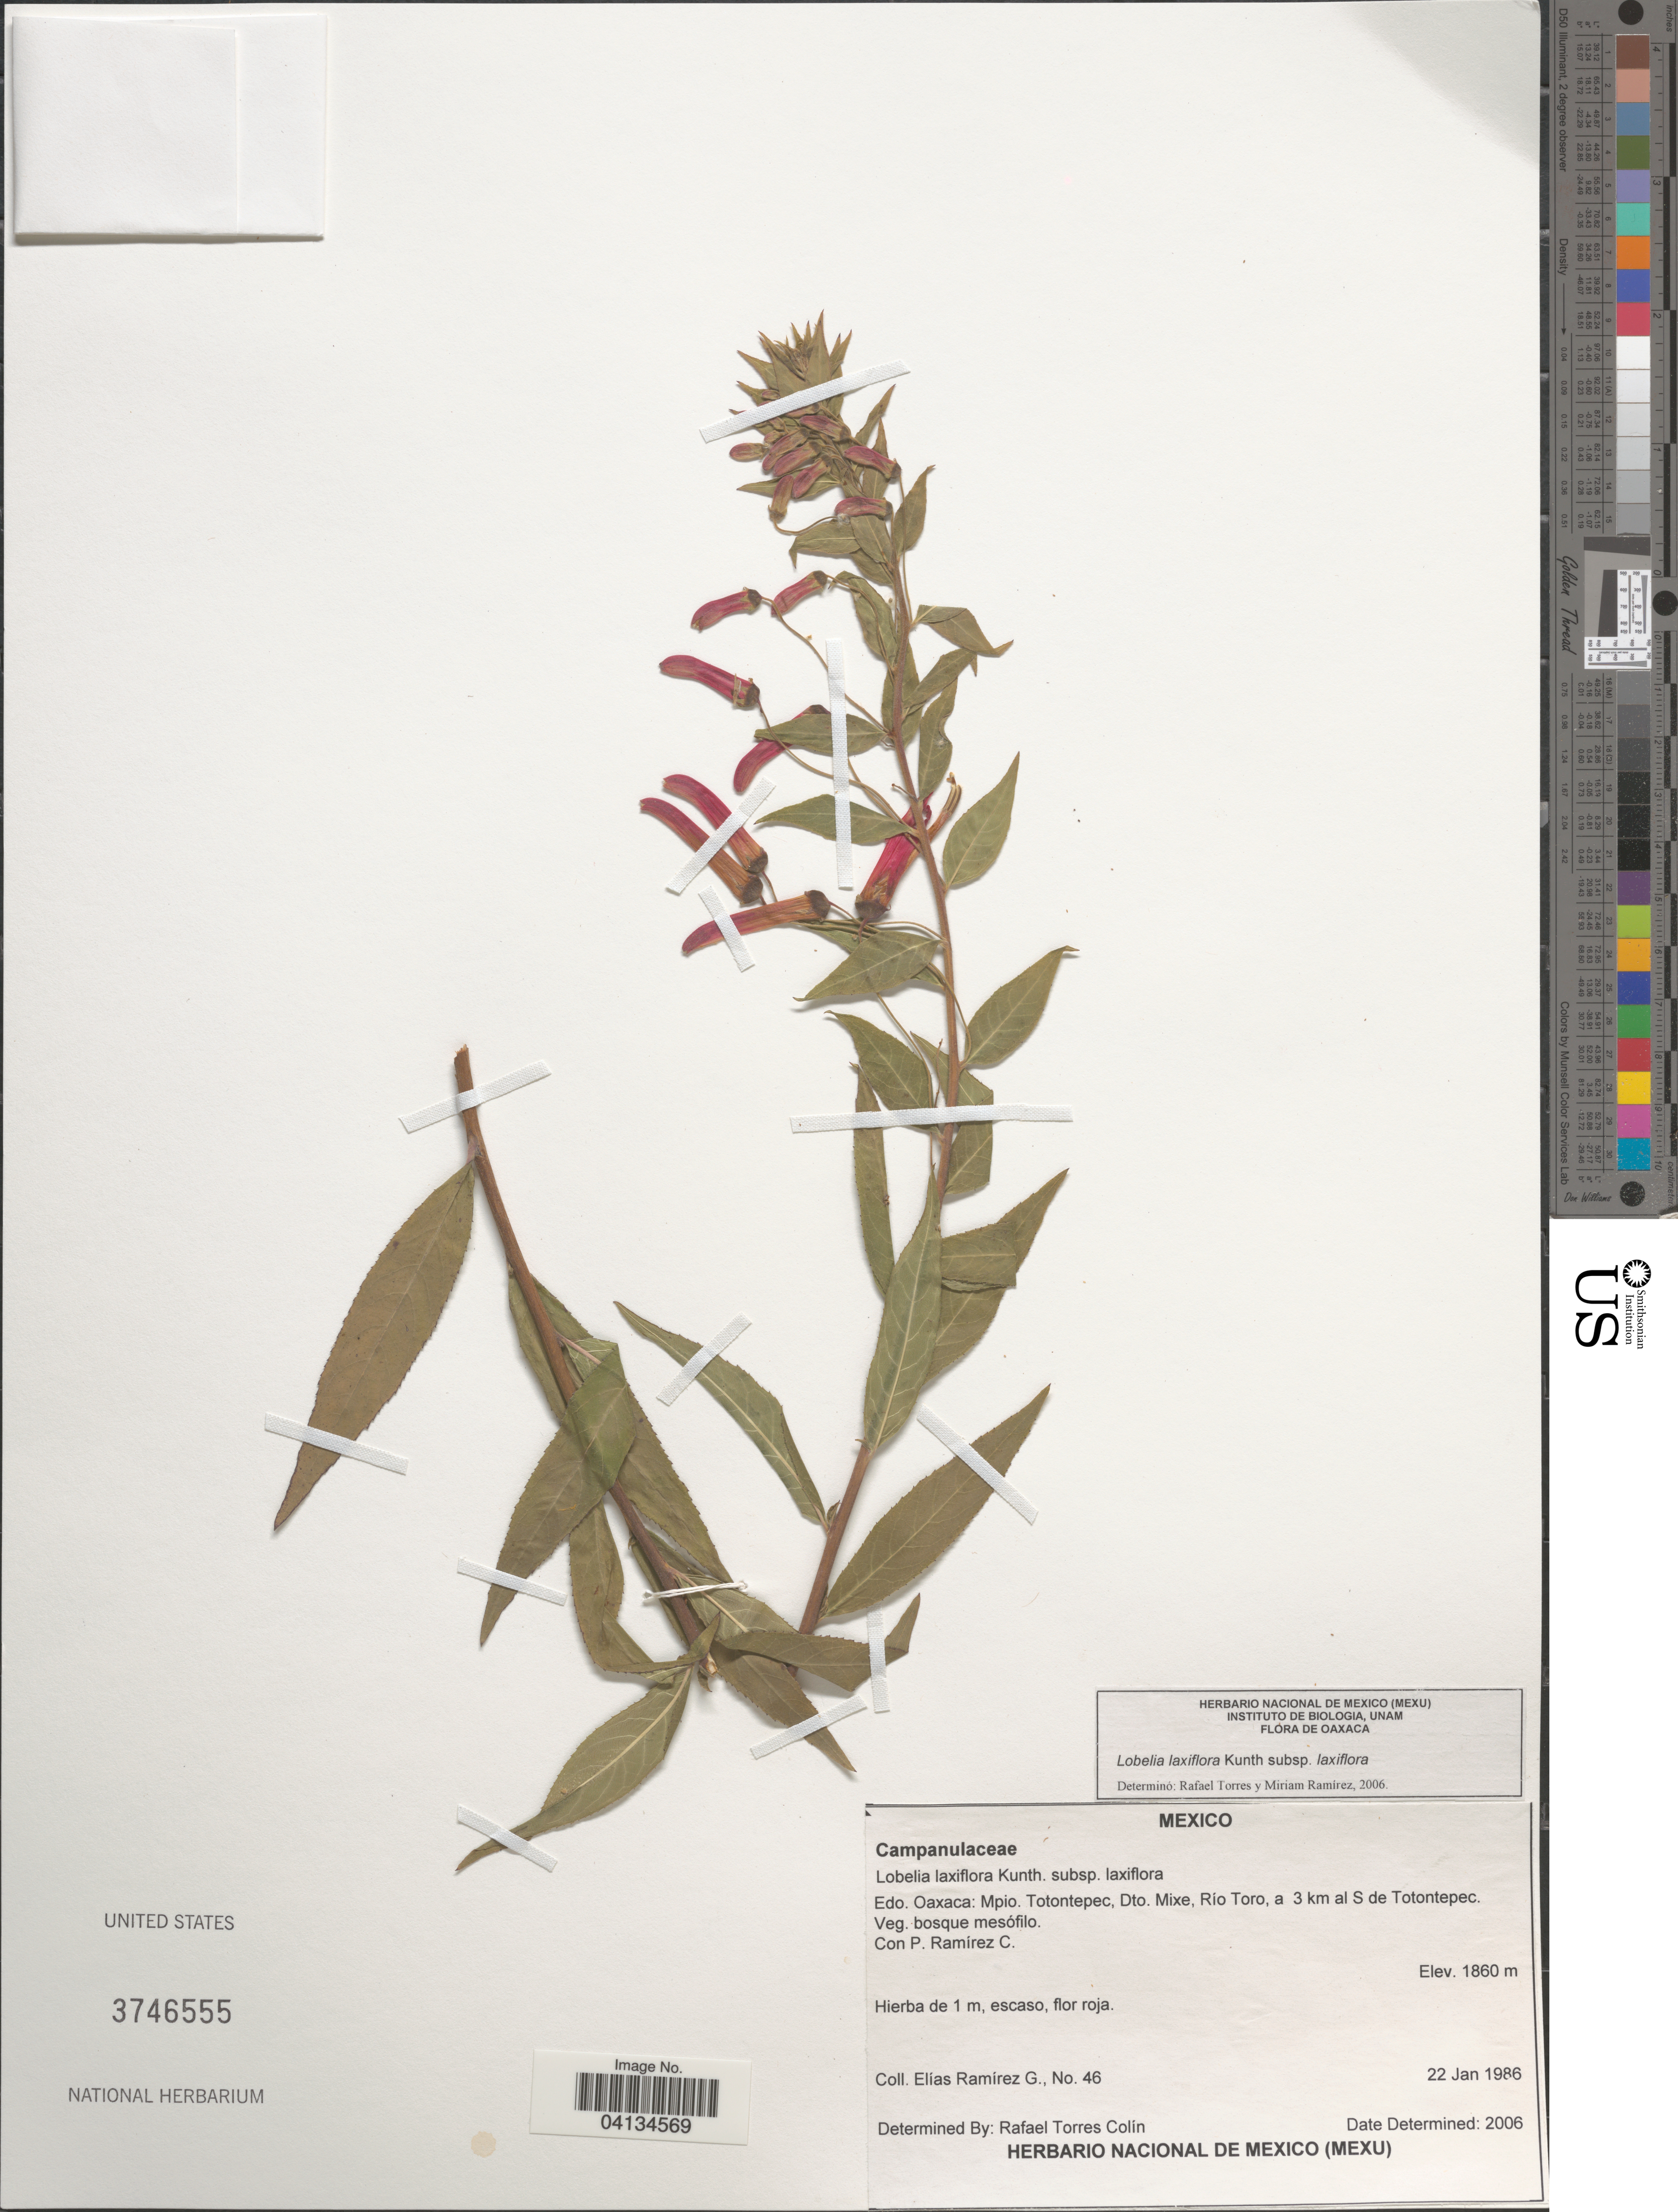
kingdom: Plantae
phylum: Tracheophyta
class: Magnoliopsida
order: Asterales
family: Campanulaceae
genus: Lobelia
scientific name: Lobelia laxiflora subsp. laxiflora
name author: Kunth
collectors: R. Torres C. & P. Ramirez C.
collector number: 46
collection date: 1986-01-22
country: Mexico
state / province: Oaxaca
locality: Mpio. Totontepec, Dto. Mixe, Río Toro, a 3 km al S de Totontepec.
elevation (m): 1860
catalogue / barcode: US 3746555